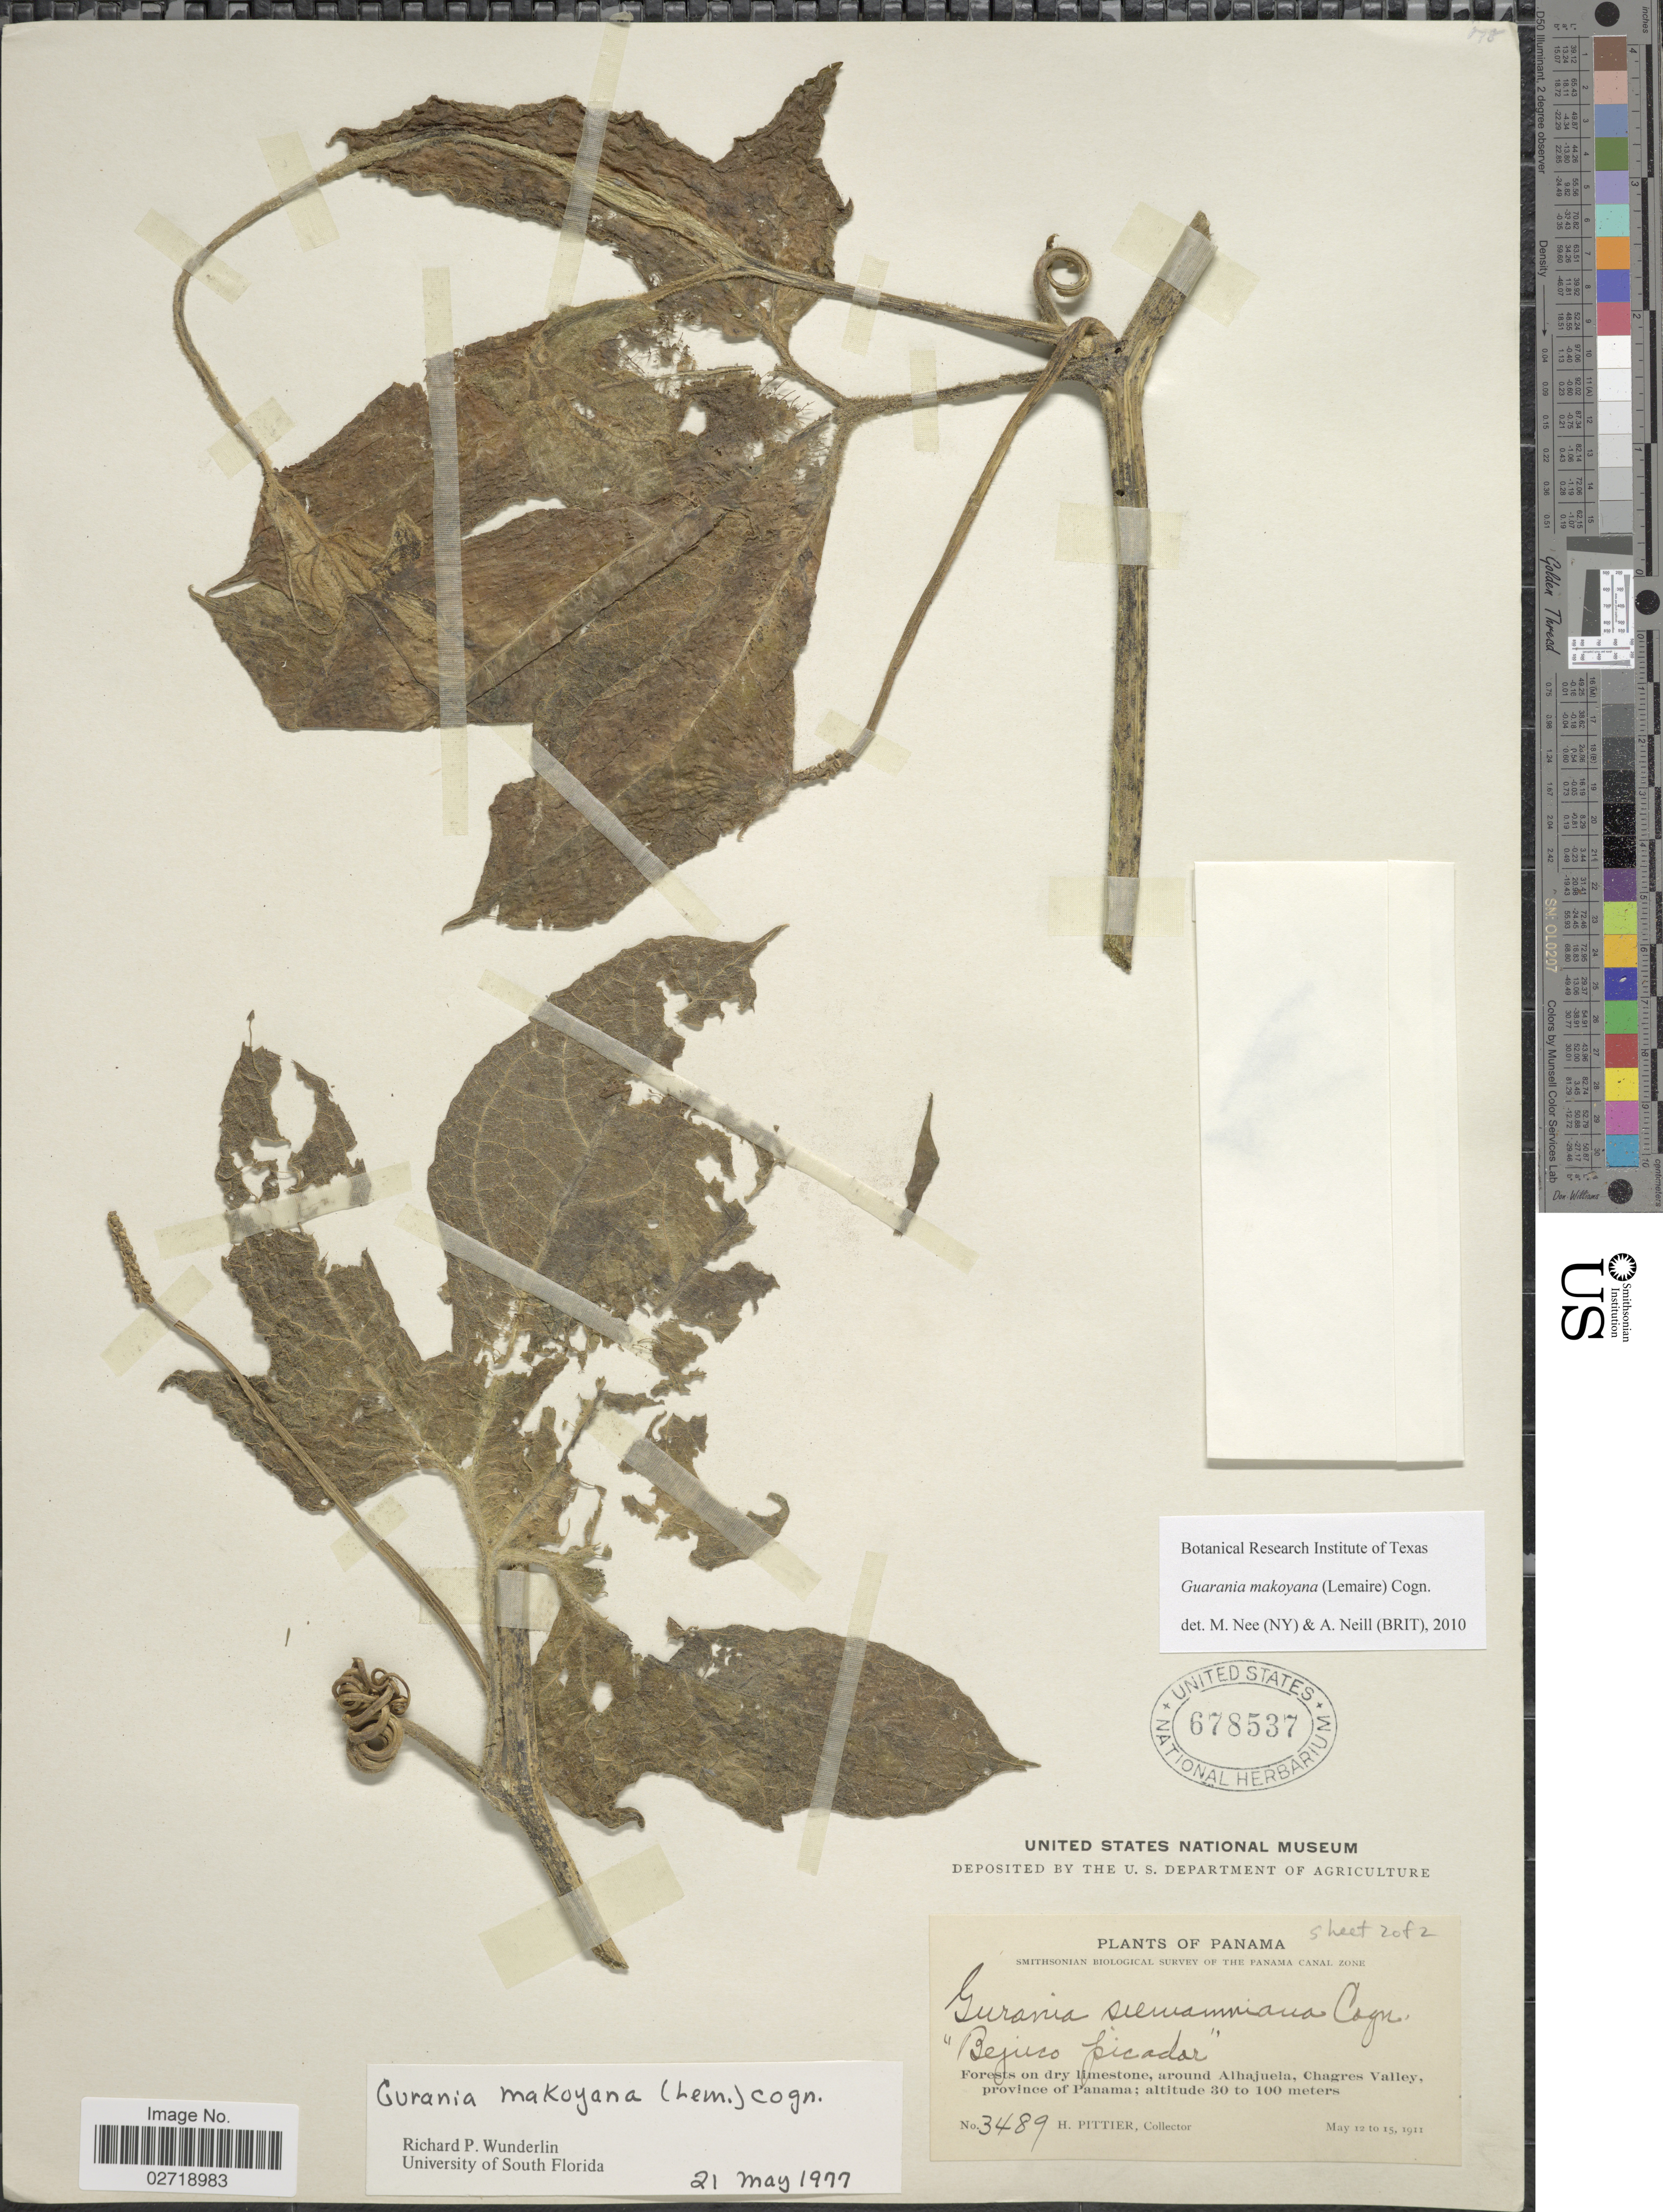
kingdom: Plantae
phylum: Tracheophyta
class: Magnoliopsida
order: Cucurbitales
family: Cucurbitaceae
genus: Gurania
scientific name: Gurania makoyana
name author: (Lem.) Cogn.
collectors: H. F. Pittier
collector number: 3489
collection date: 1911-05-12/1911-05-15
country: Panama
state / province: Panamá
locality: Around Alhajuela, Chagres Valley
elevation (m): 30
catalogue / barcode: US 678537